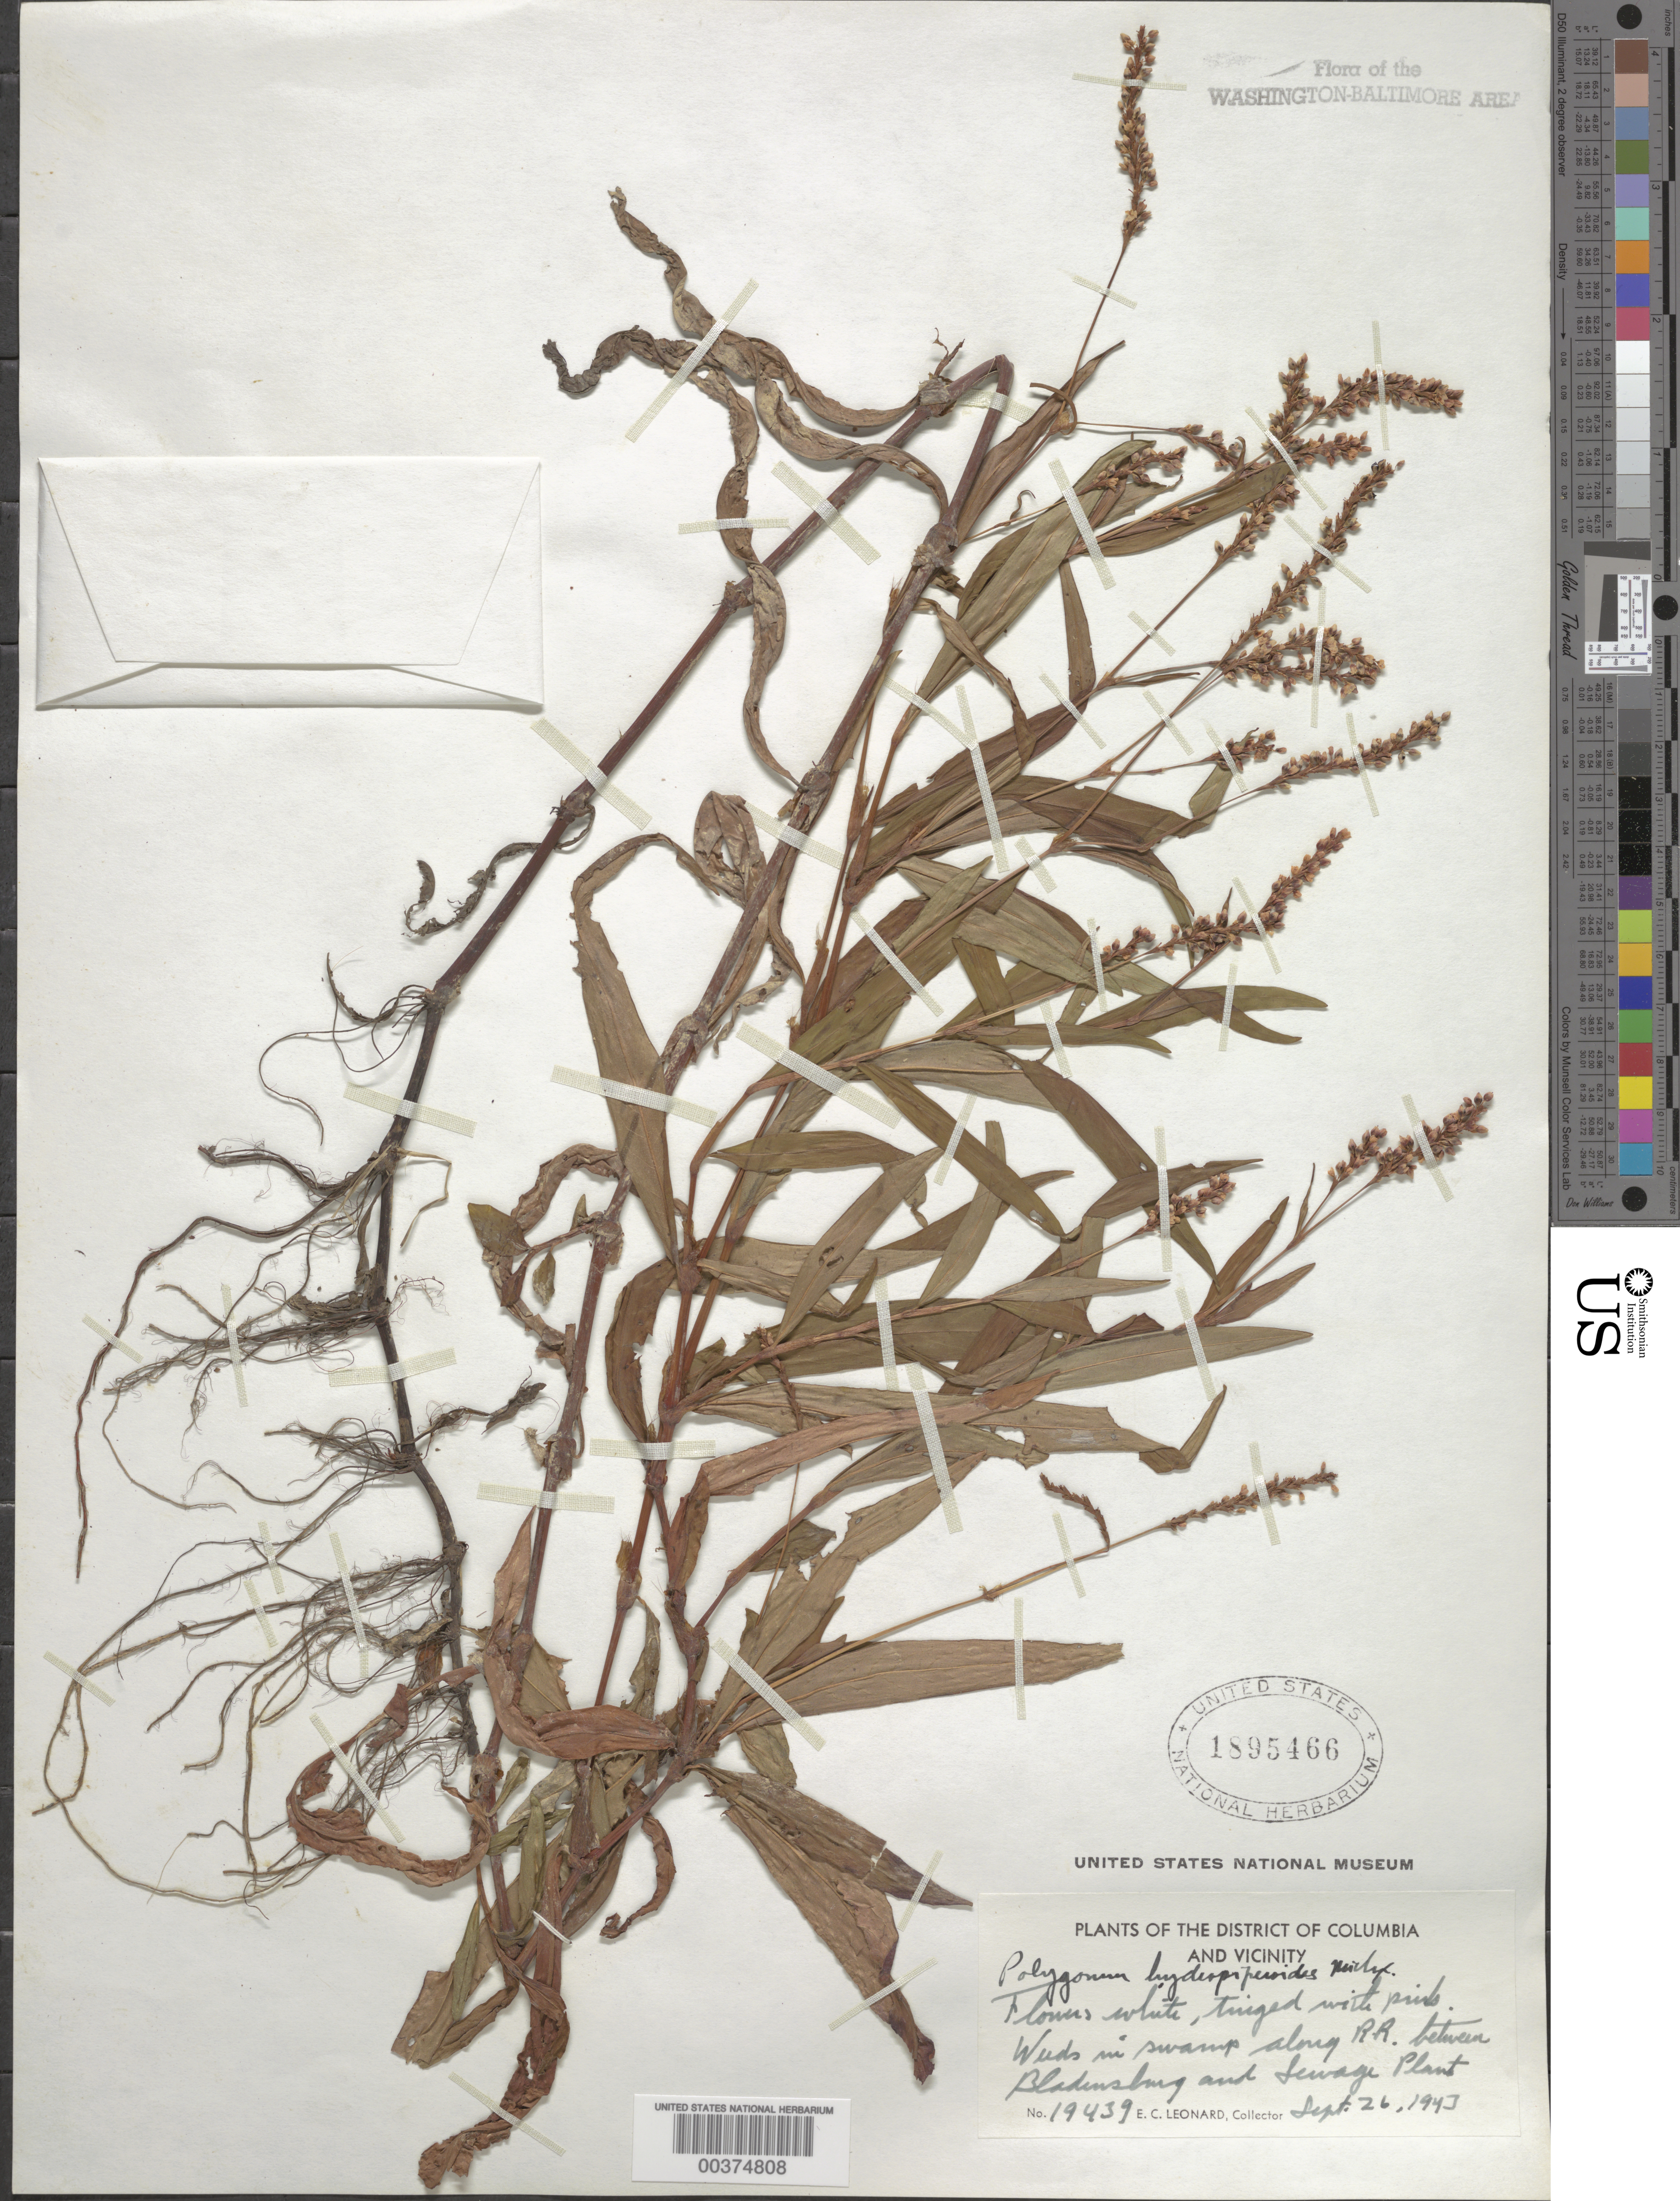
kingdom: Plantae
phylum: Tracheophyta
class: Magnoliopsida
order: Caryophyllales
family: Polygonaceae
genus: Persicaria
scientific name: Persicaria hydropiperoides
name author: (Michx.) Small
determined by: Atha, D. E.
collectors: E. C. Leonard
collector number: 19439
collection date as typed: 26 Sep 1943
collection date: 1943-09-26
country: United States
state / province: Maryland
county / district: Prince George's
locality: Between Bladensburg and Sewage Plant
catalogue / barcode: US 1895466